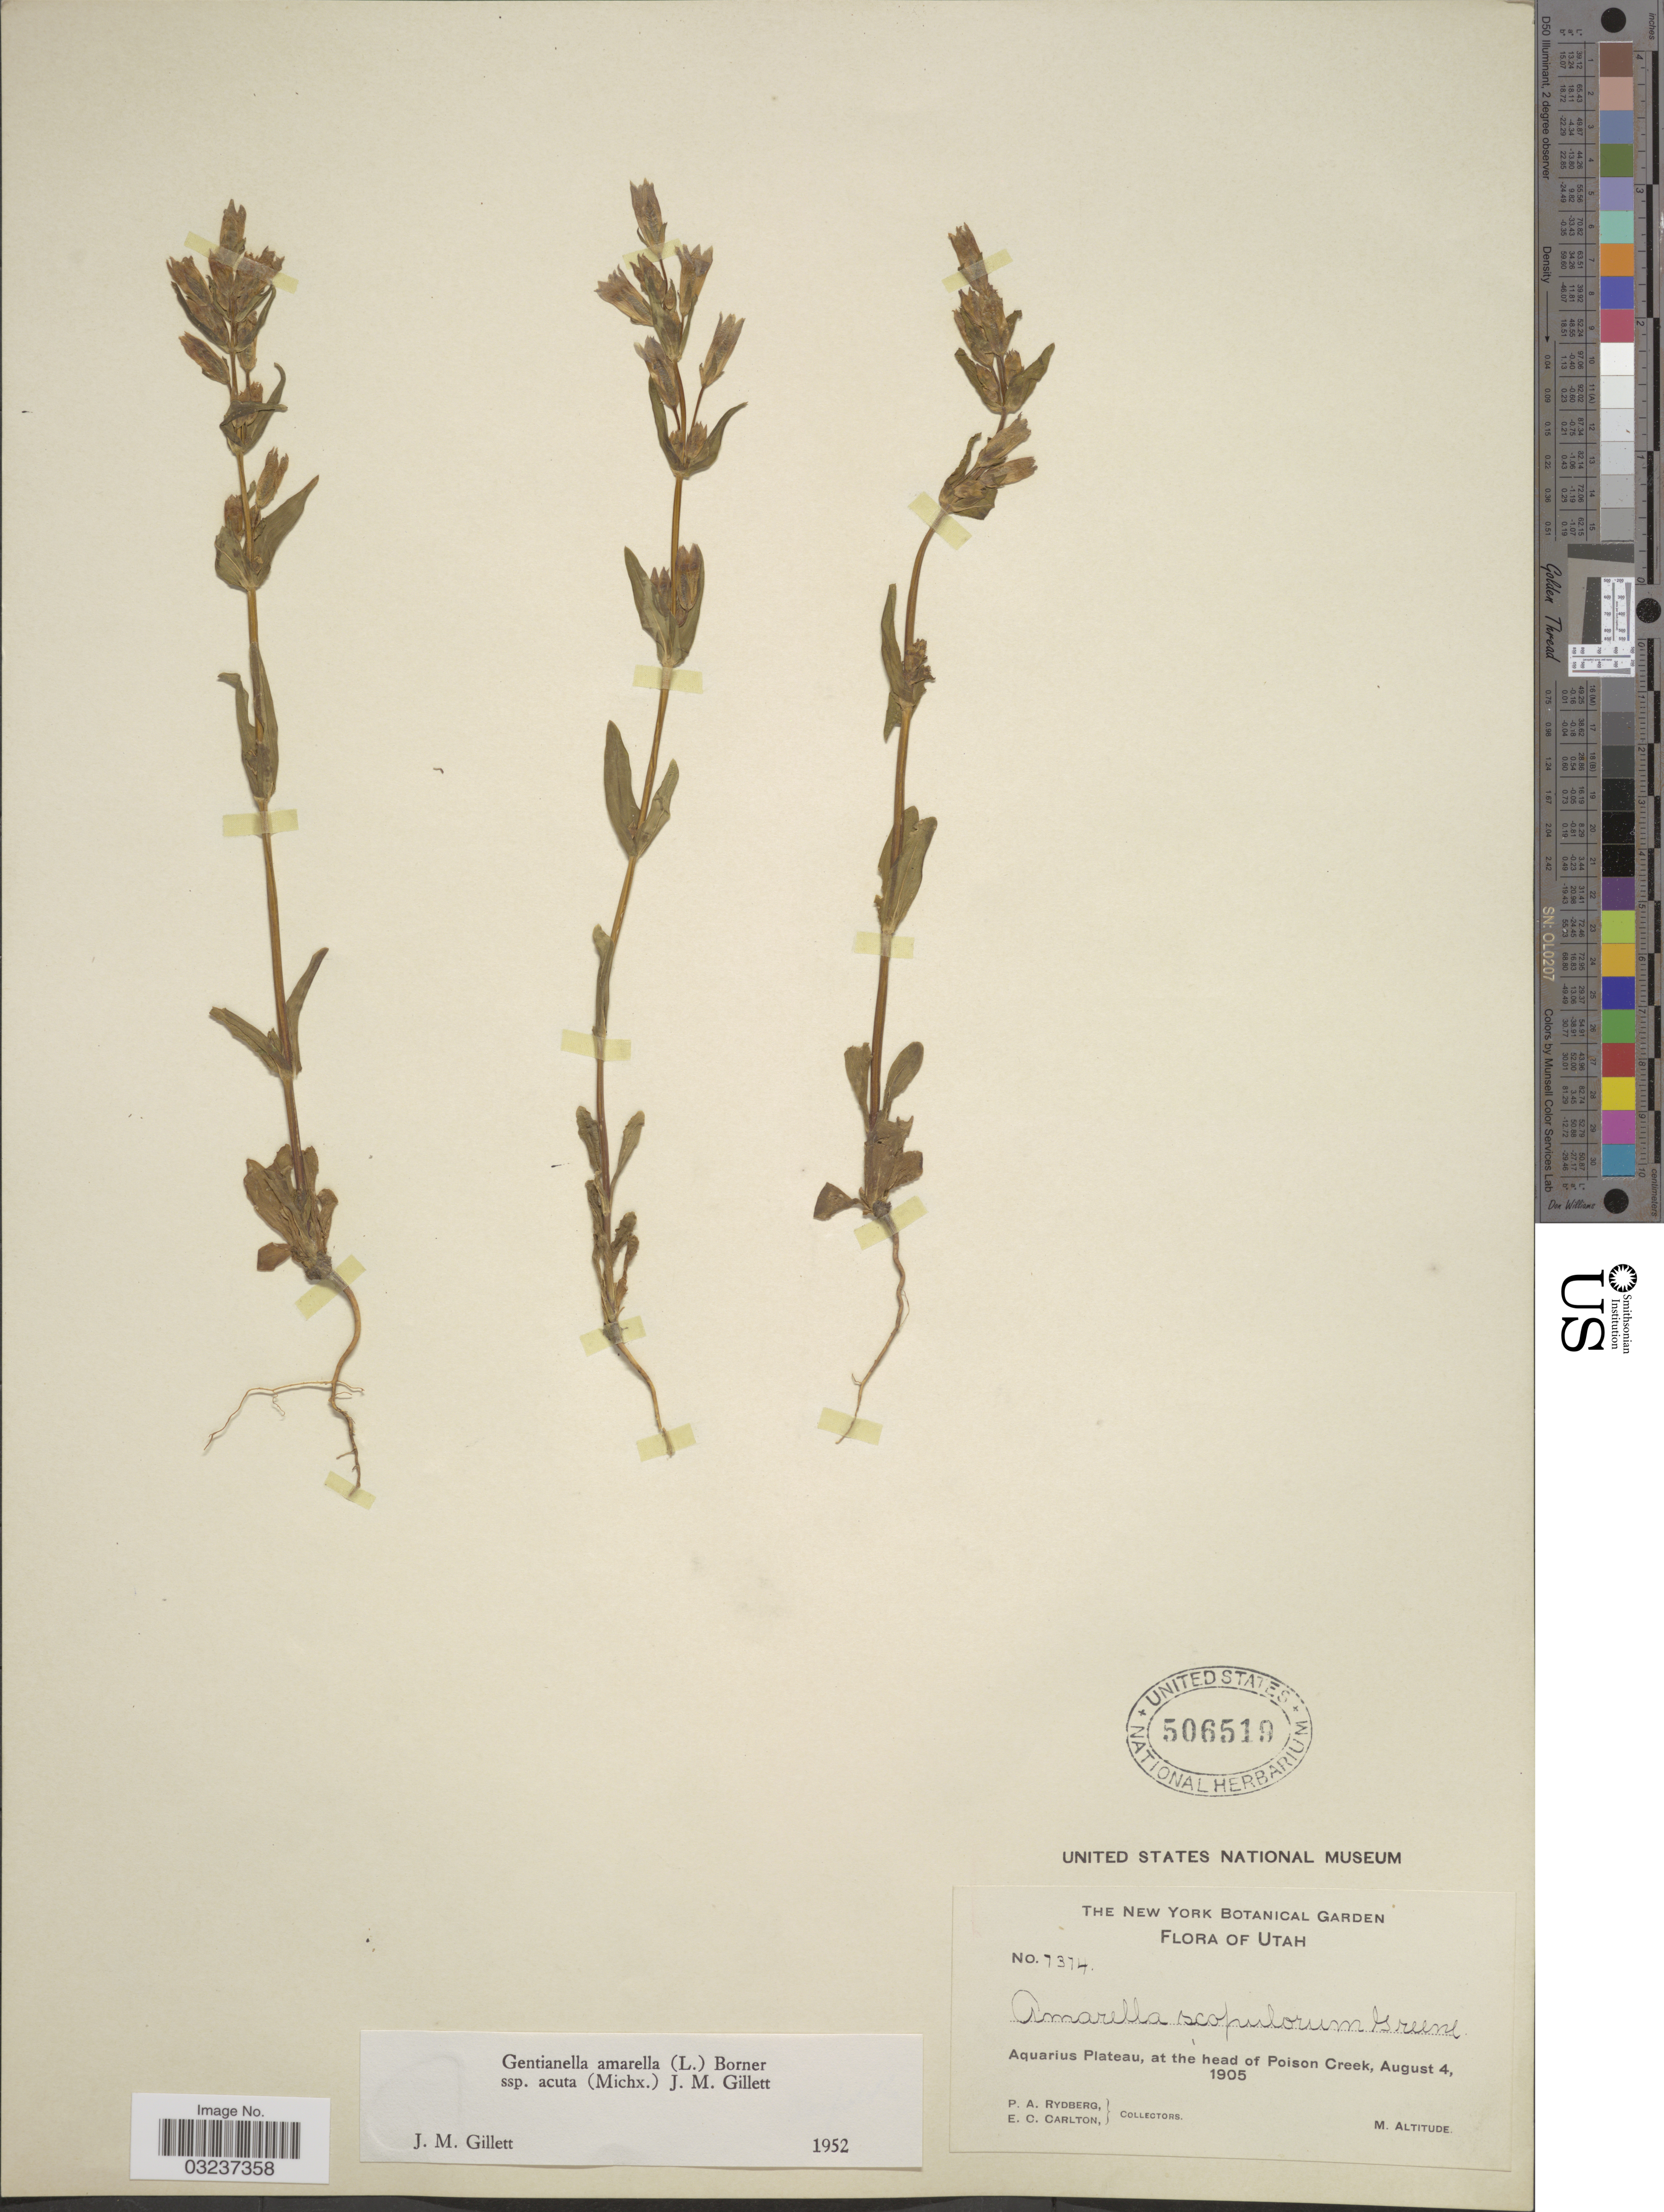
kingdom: Plantae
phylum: Tracheophyta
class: Magnoliopsida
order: Gentianales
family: Gentianaceae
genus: Gentianella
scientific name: Gentianella amarella subsp. acuta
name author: (Michx.) J.M. Gillett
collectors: P. A. Rydberg & E. Carlton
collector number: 7374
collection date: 1905-08-04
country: United States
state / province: Utah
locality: Aquarius Plateau, at the head of Poison Creek.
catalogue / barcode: US 506519